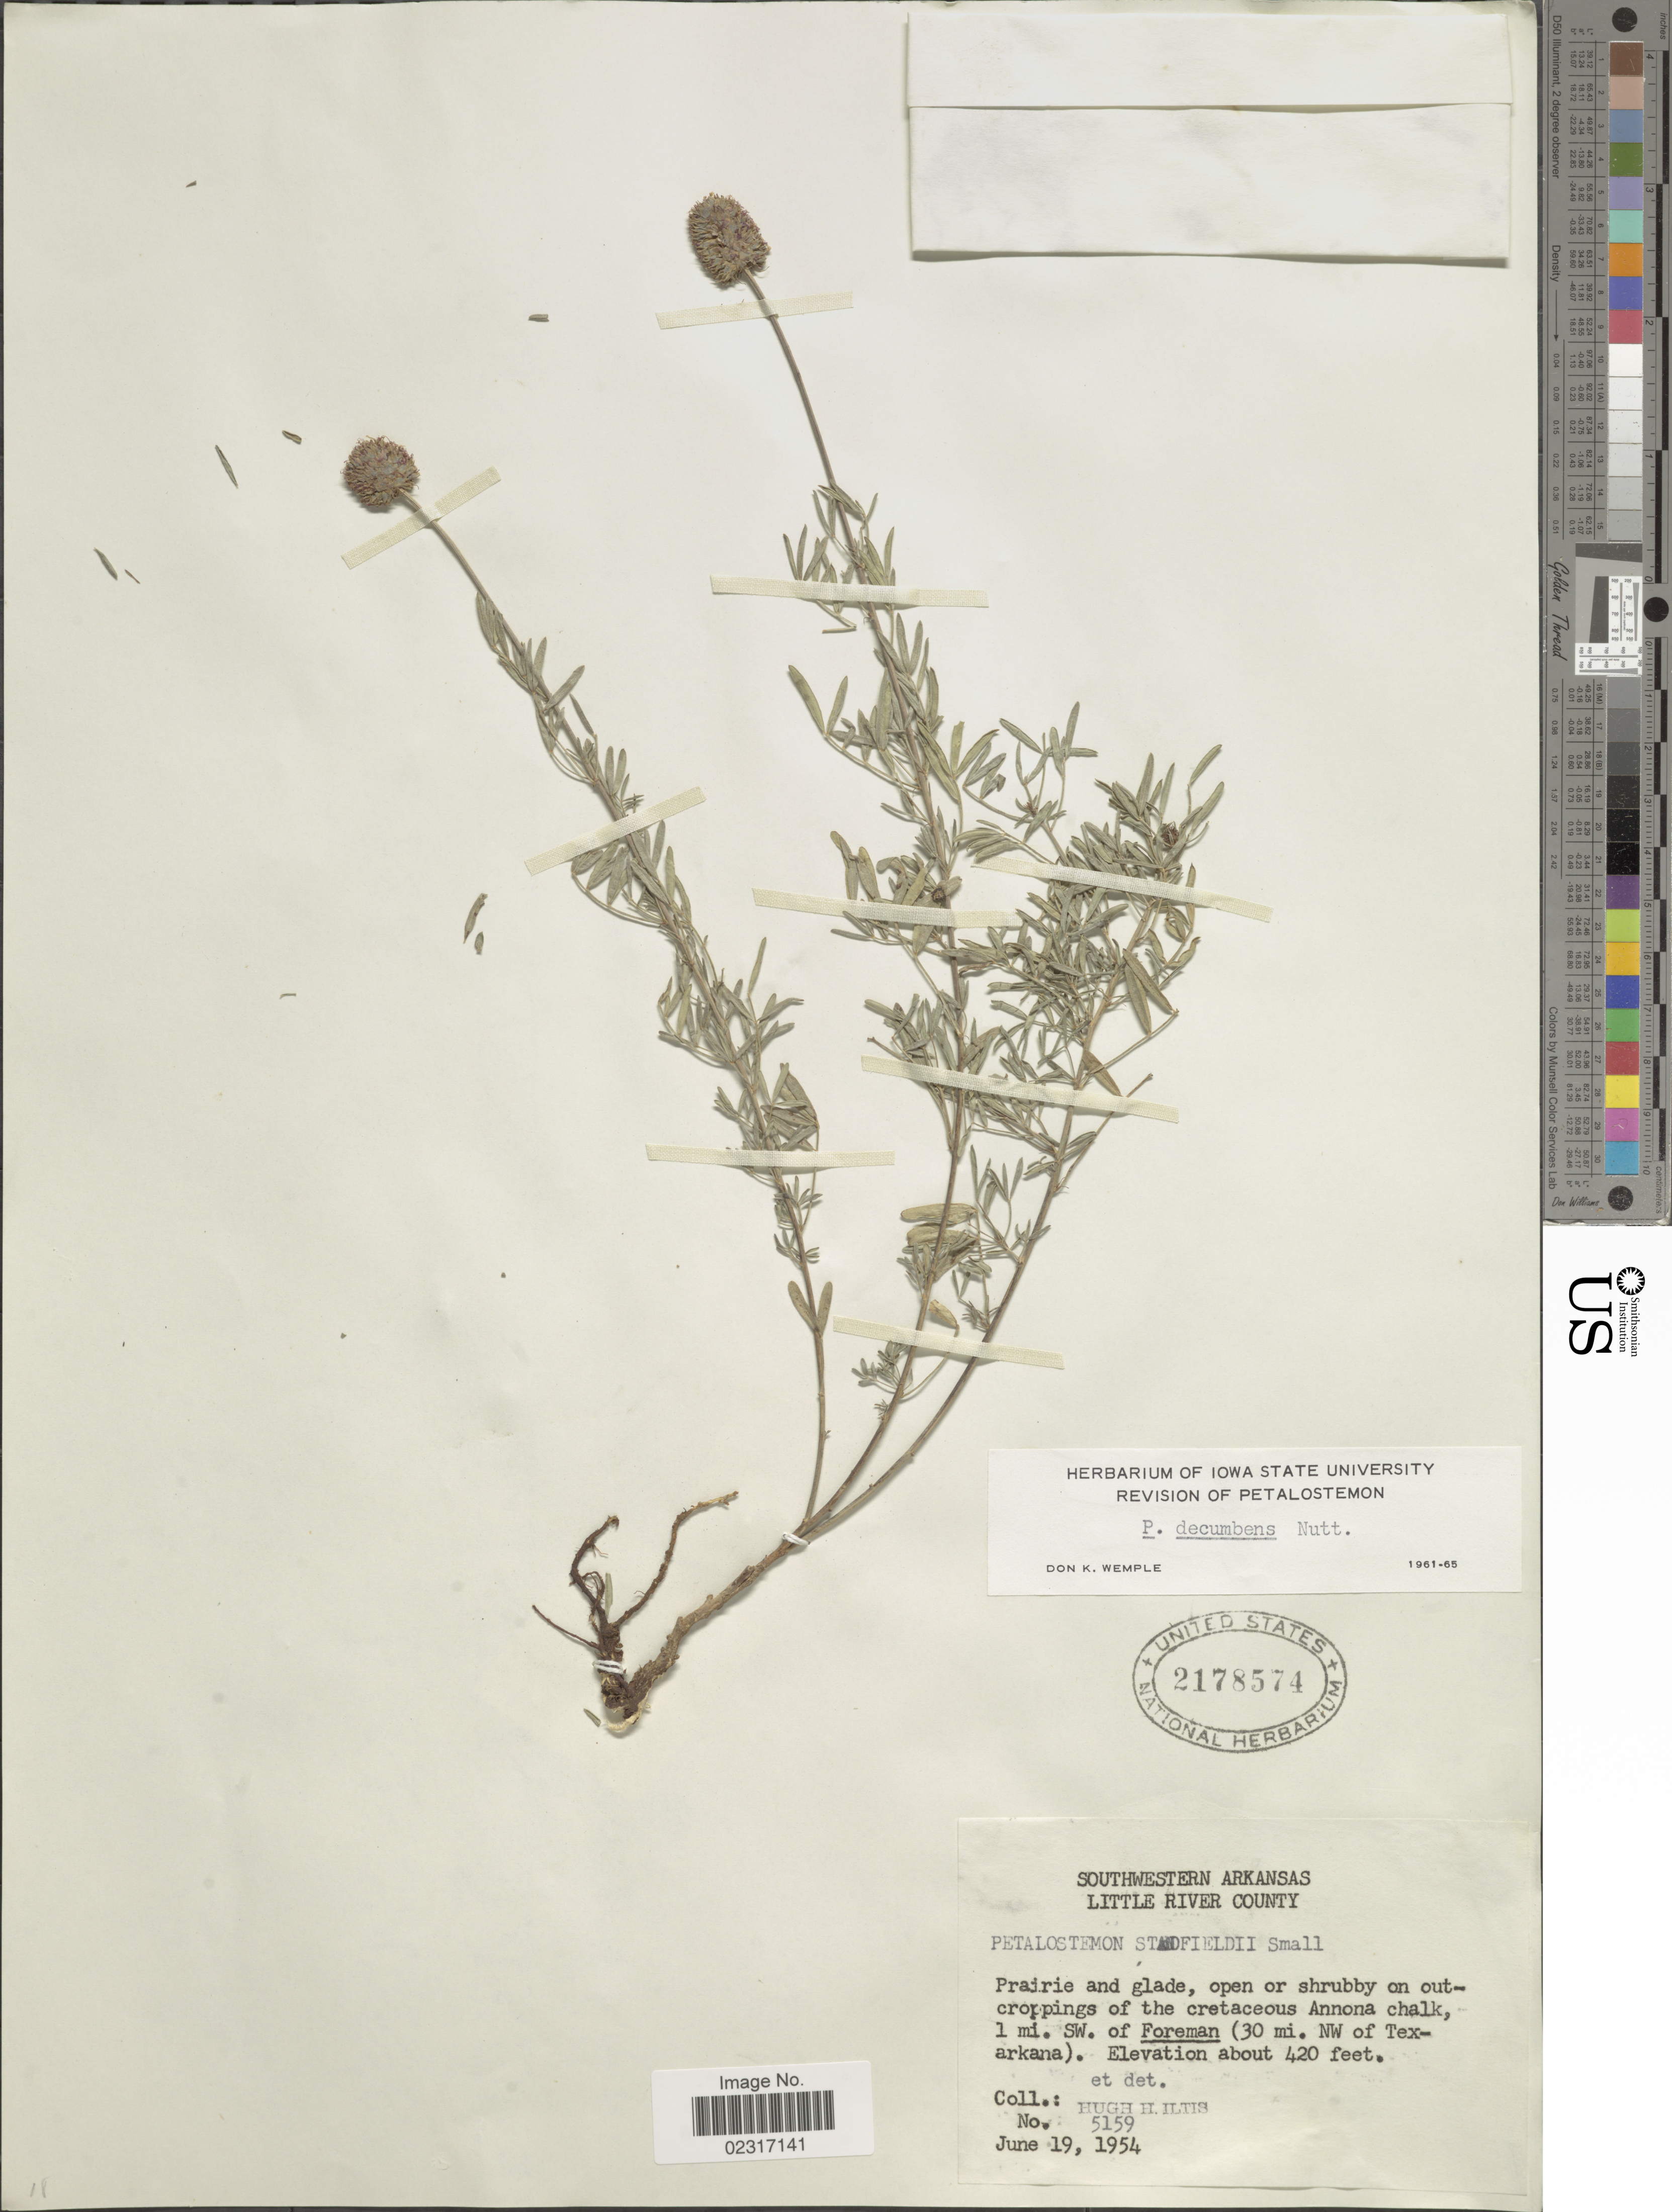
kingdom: Plantae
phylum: Tracheophyta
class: Magnoliopsida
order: Fabales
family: Fabaceae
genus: Dalea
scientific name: Dalea compacta var. compacta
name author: Spreng.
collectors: H. H. Iltis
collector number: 5159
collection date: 1954-06-19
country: United States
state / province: Arkansas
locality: Southwestern Arkansas. Little River County. 1 mi. SW. of Foreman (30 mi. NW of Tex-Arkana).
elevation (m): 128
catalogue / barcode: US 2178574